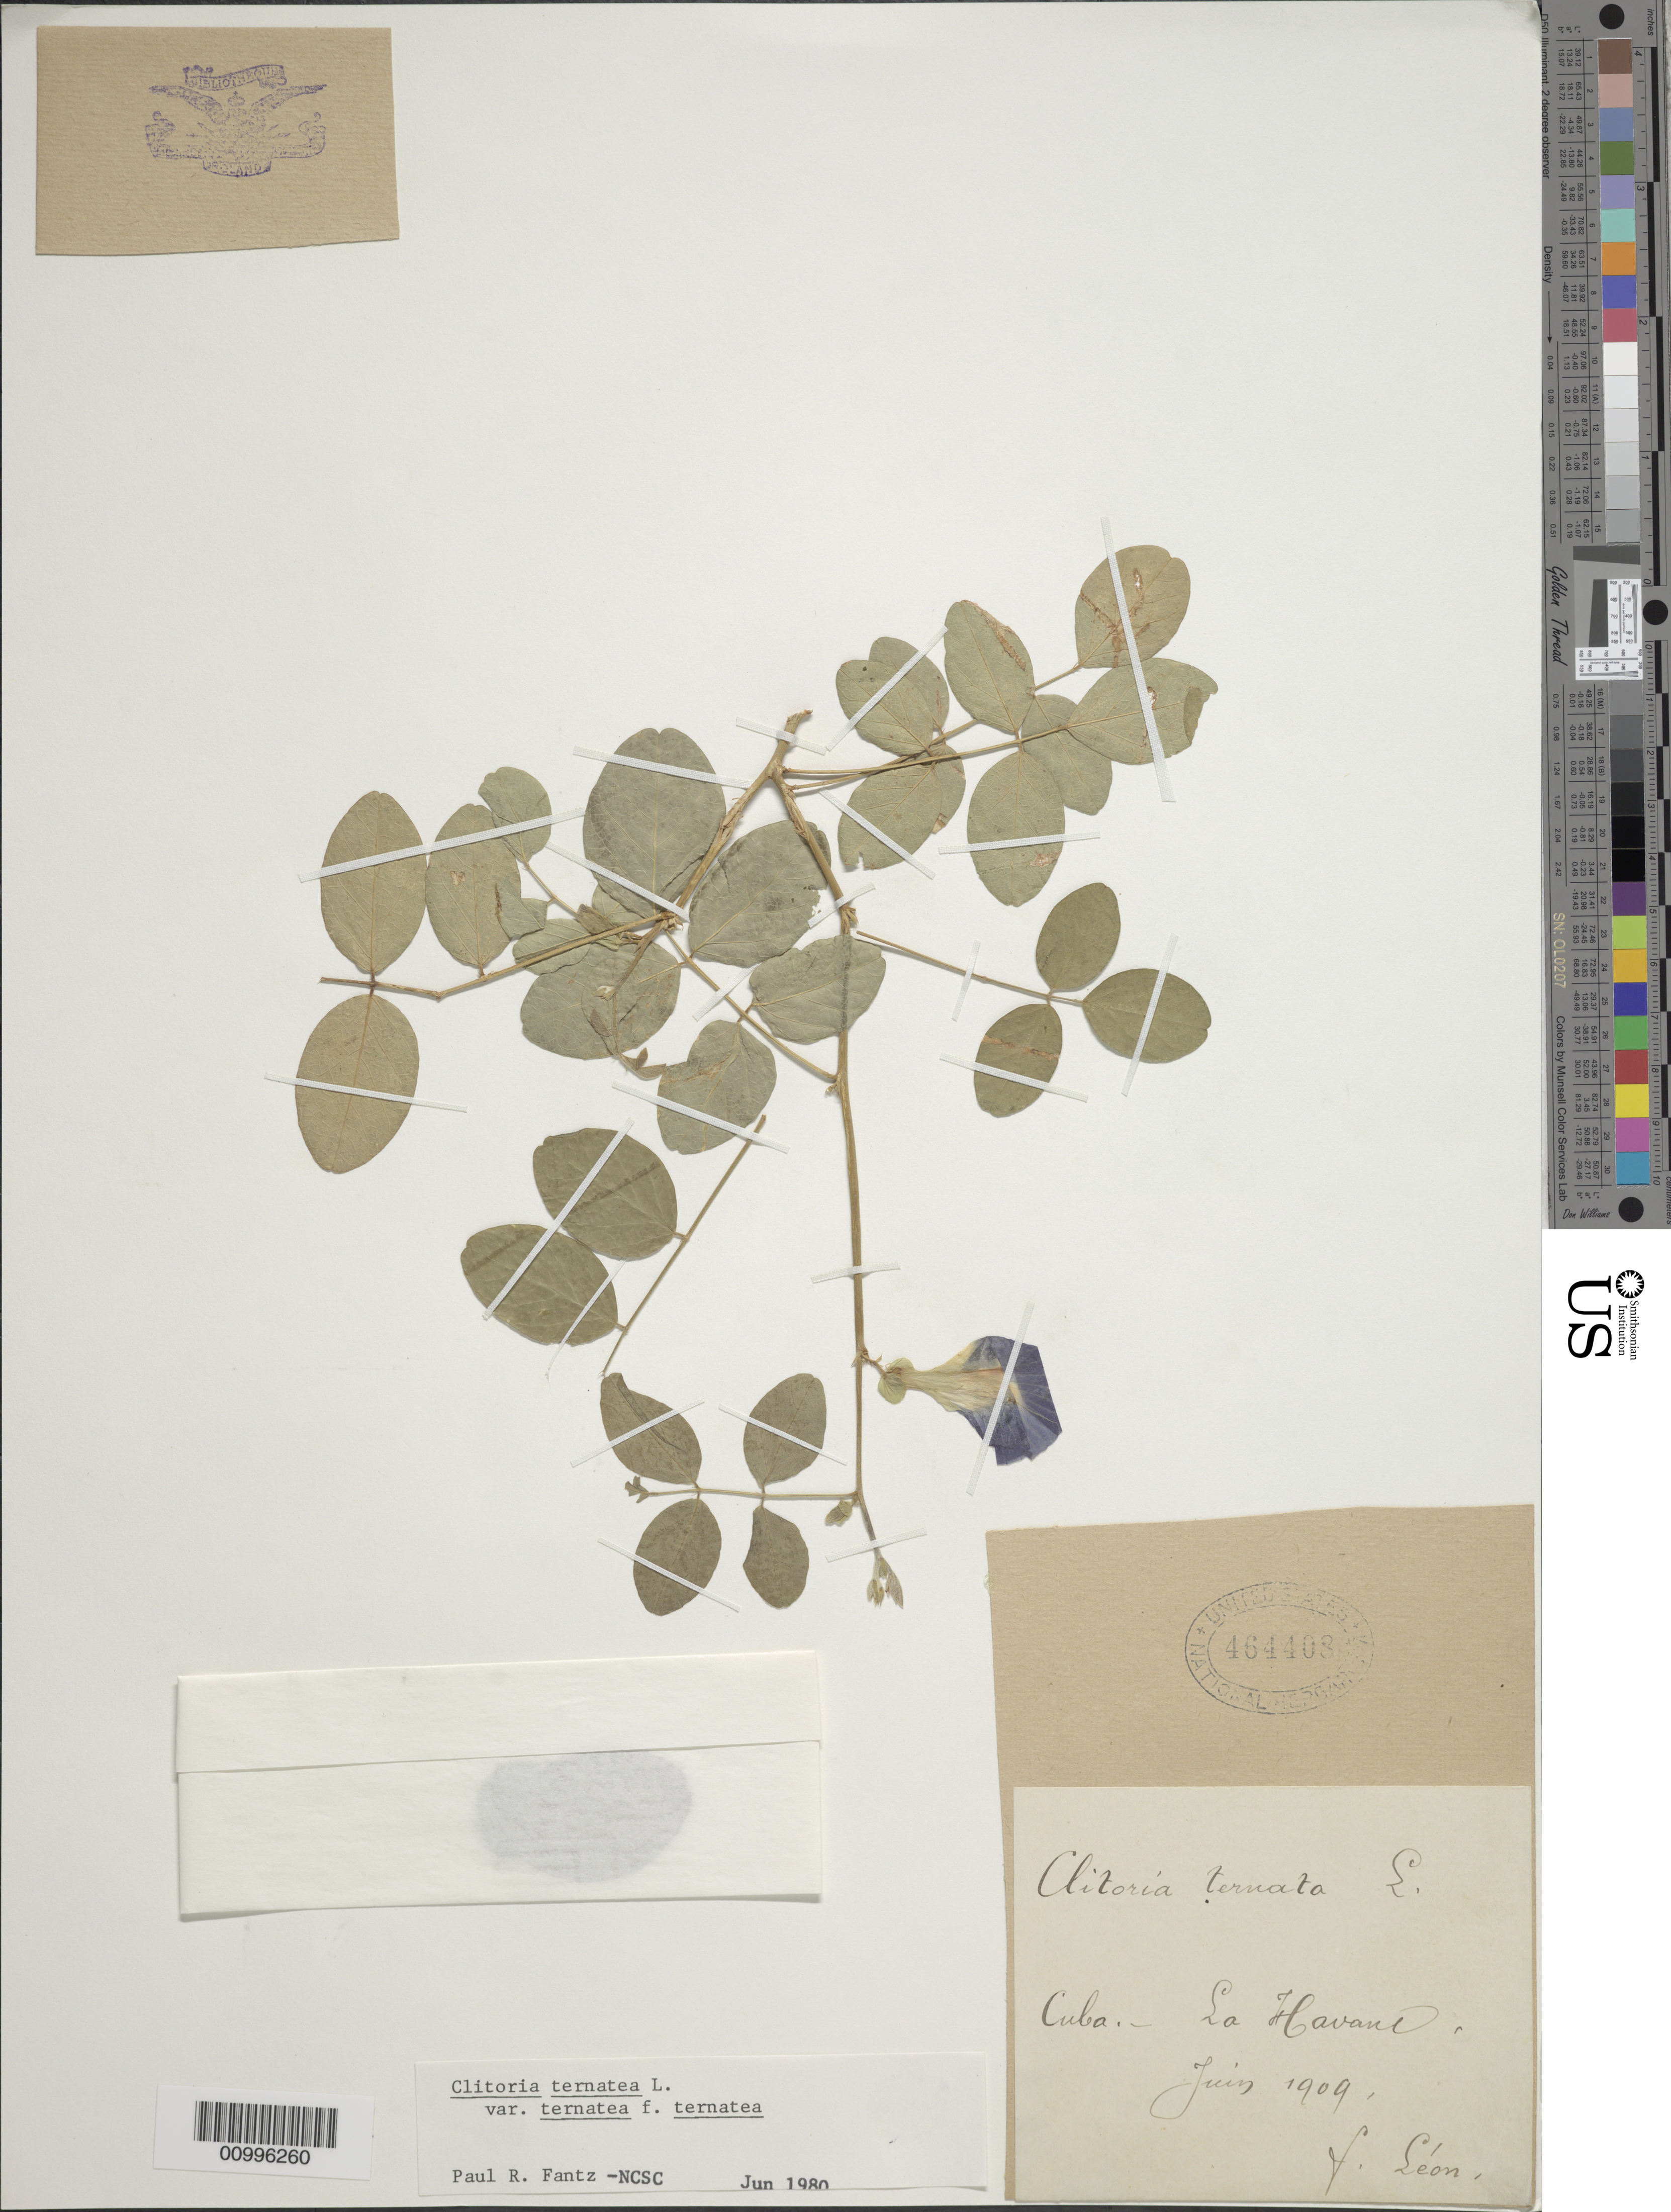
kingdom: Plantae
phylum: Tracheophyta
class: Magnoliopsida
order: Fabales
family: Fabaceae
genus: Clitoria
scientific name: Clitoria ternatea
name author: L.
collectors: J. León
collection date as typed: Jun 1909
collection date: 1909-06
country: Cuba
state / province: La Habana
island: Cuba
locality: La Habana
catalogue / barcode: US 464408